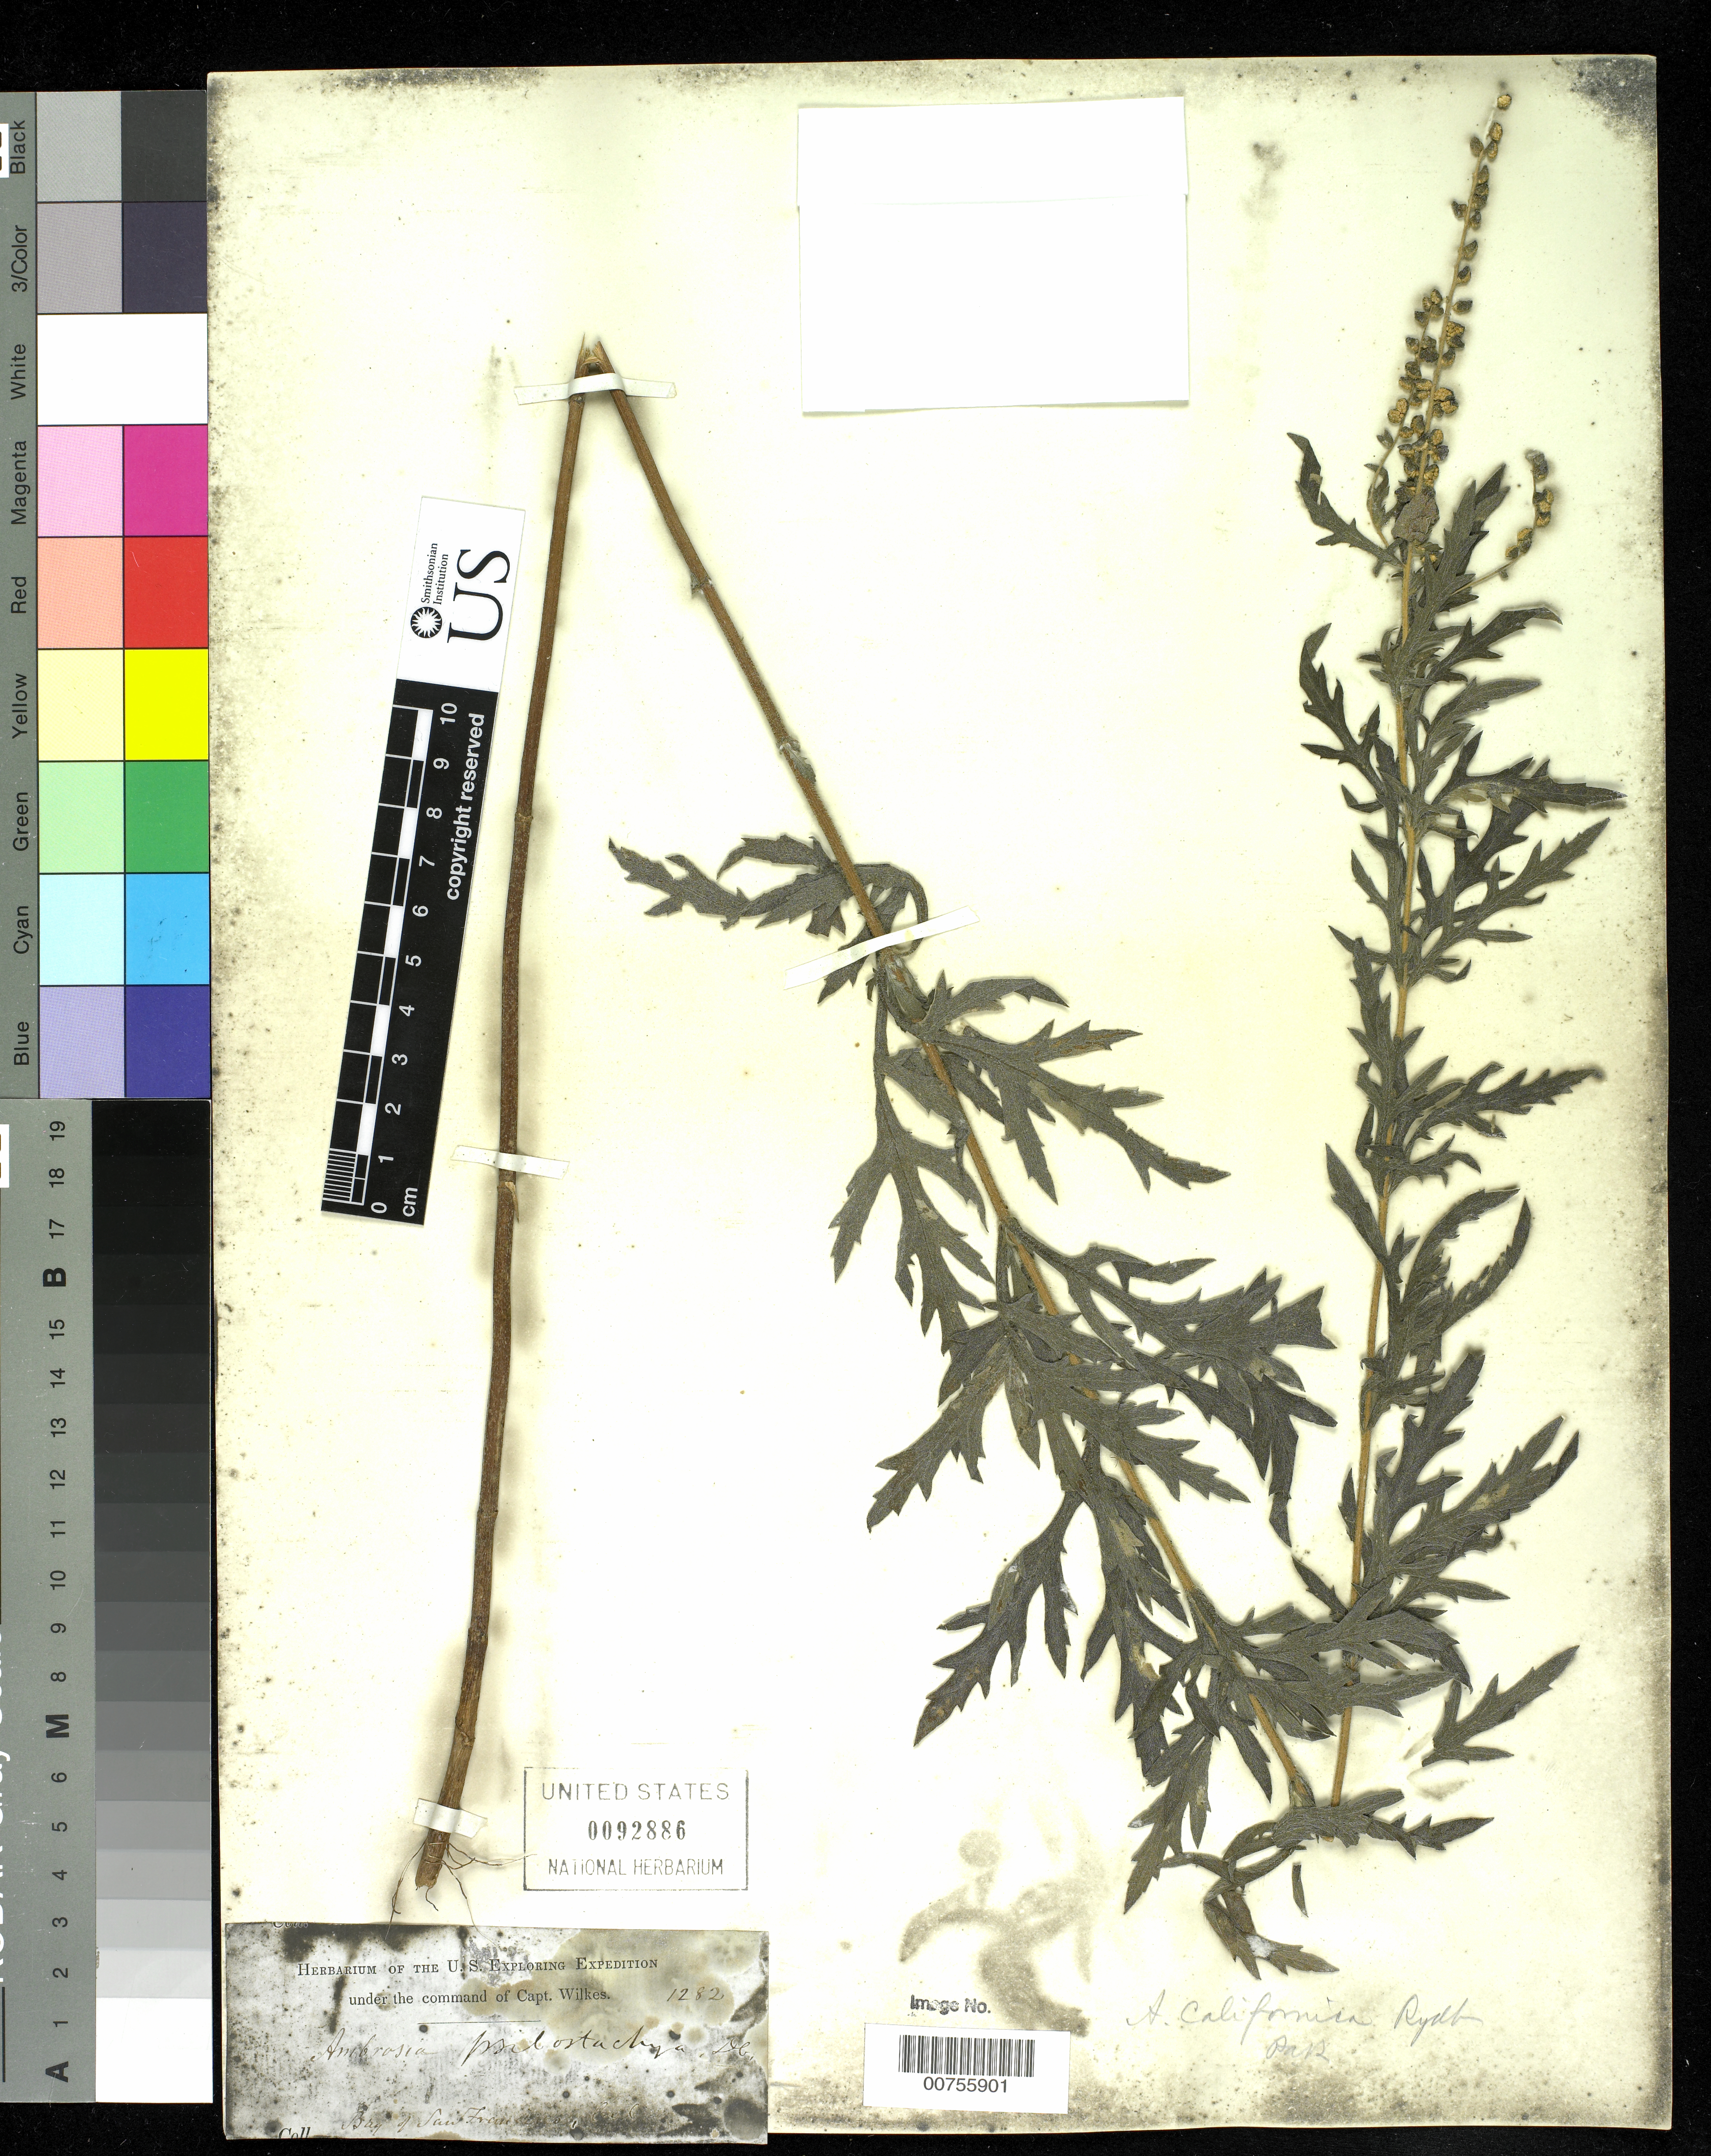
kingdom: Plantae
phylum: Tracheophyta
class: Magnoliopsida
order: Asterales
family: Asteraceae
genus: Ambrosia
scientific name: Ambrosia californica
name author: Rydb.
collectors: Wilkes Explor. Exped.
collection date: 1838/1842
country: United States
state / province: California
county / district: San Francisco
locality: Bay of San Francisco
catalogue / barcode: US 92886